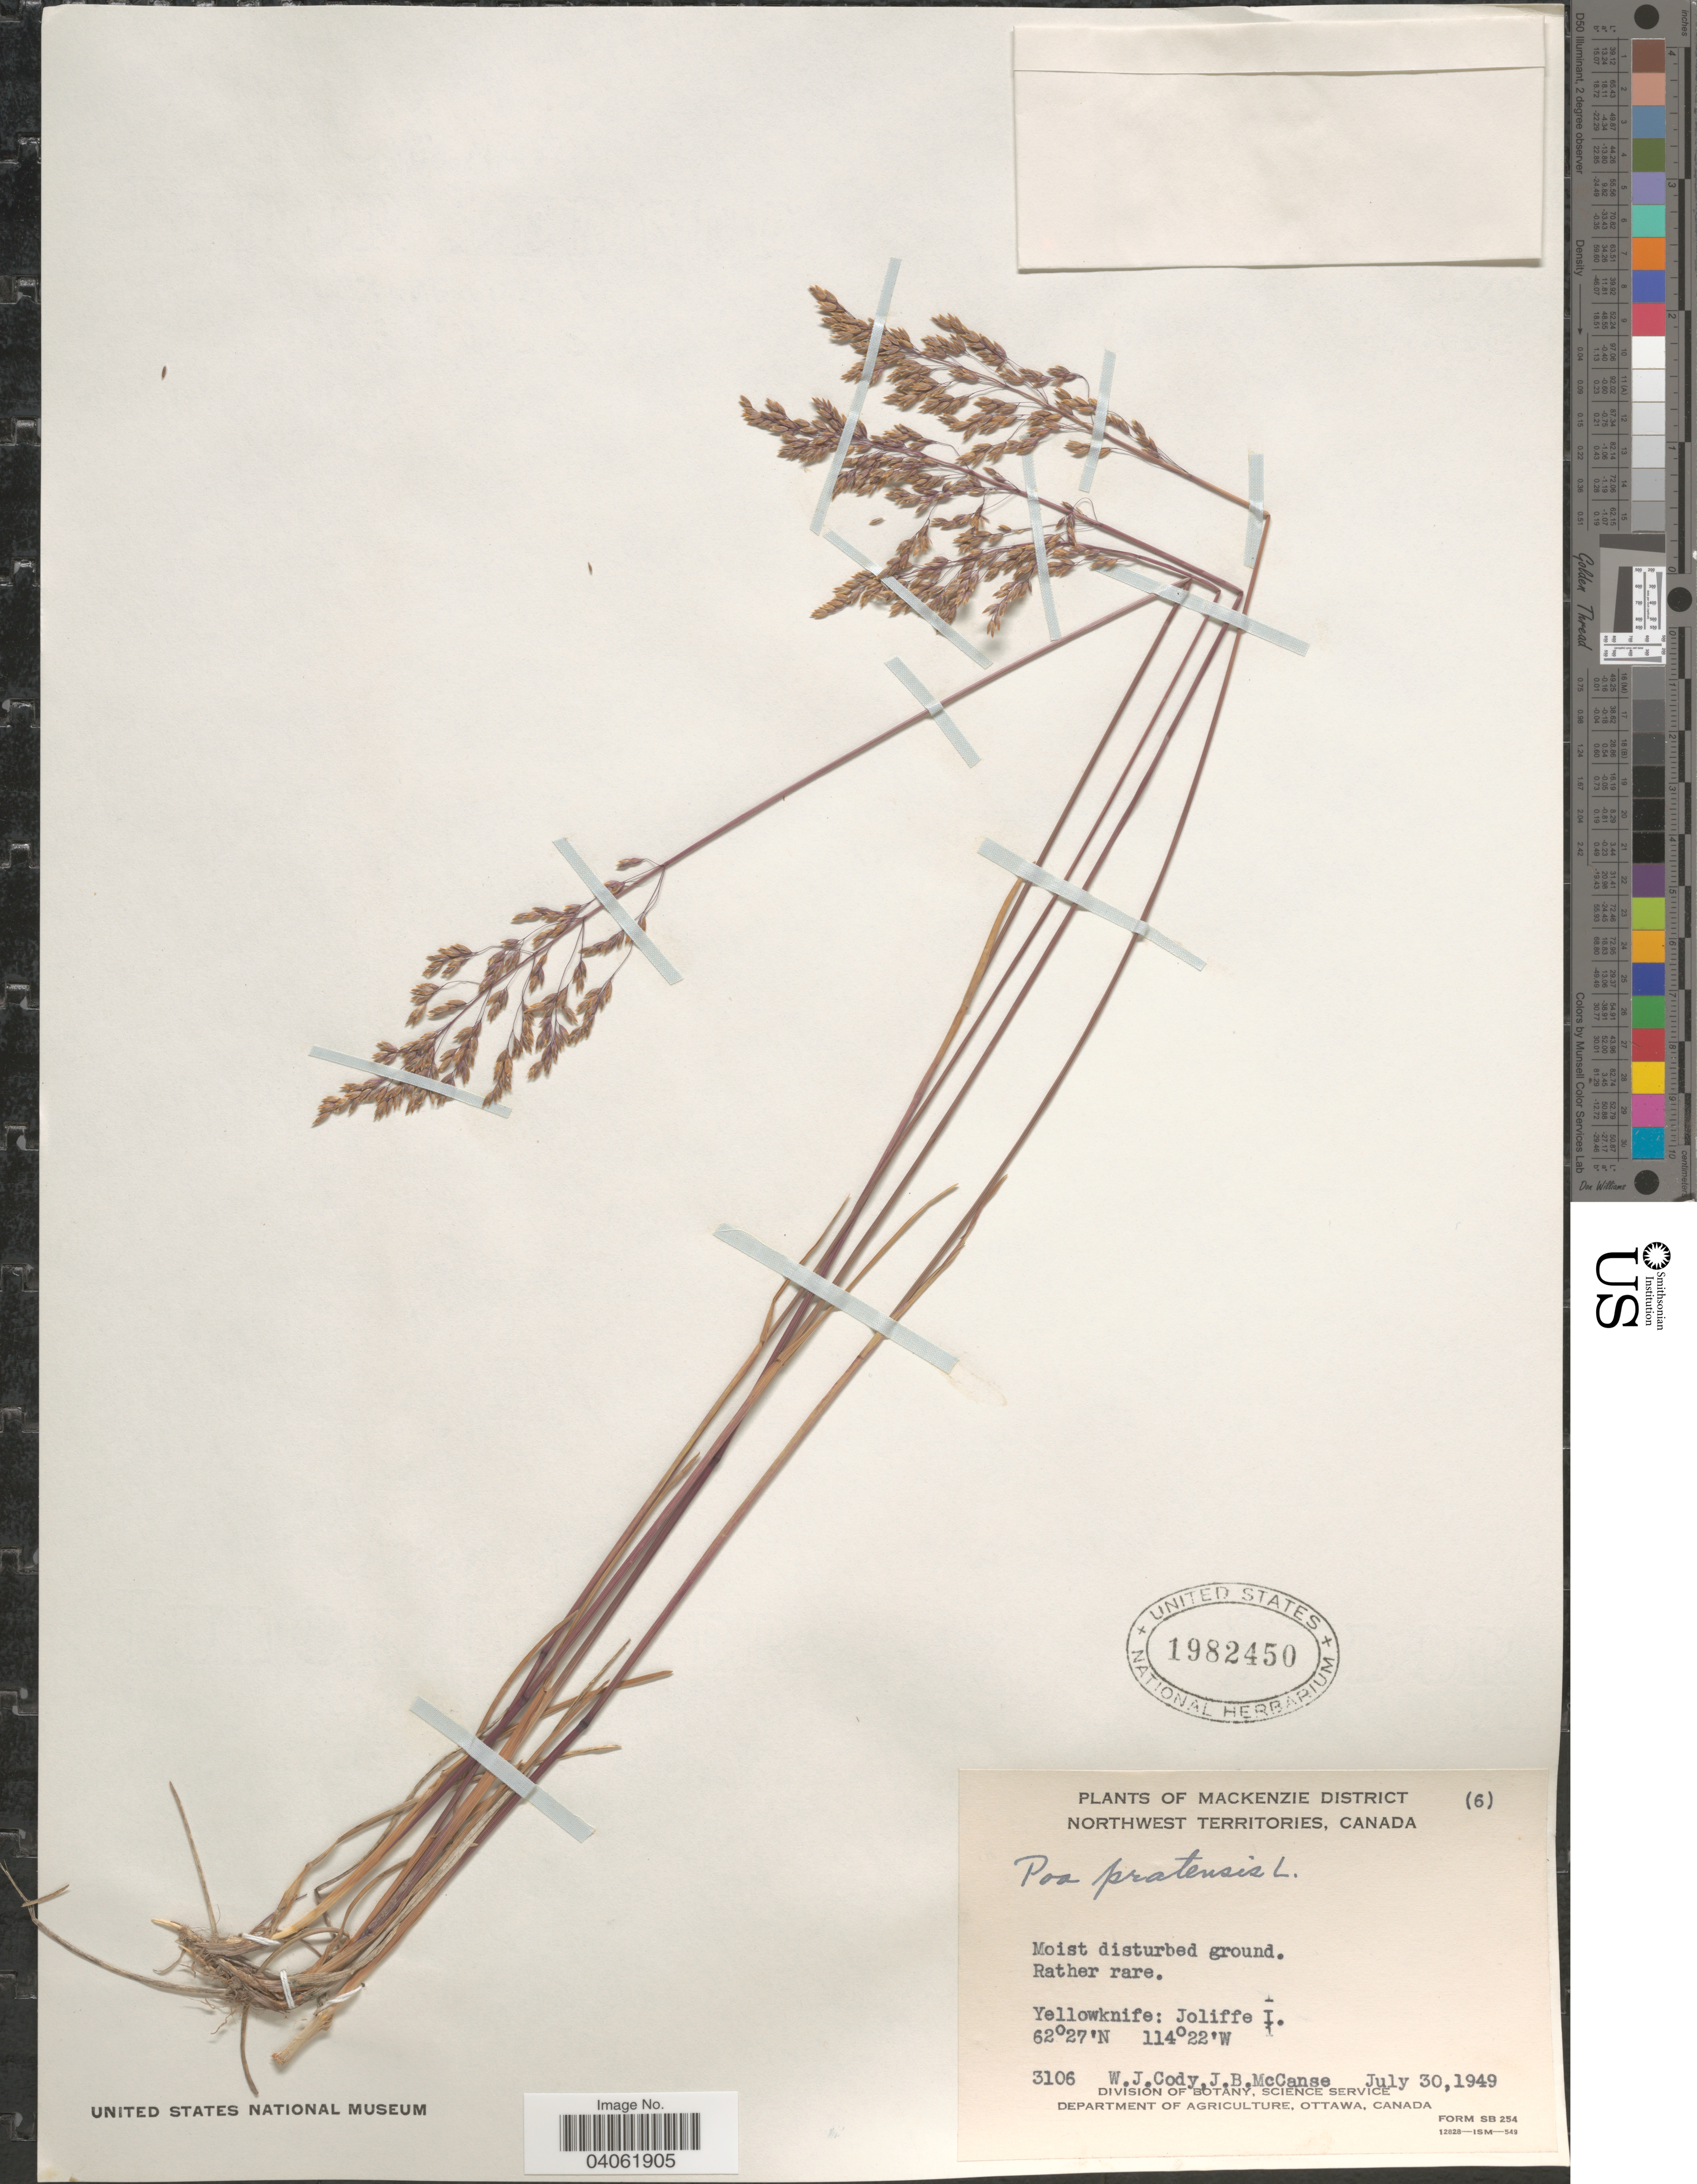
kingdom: Plantae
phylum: Tracheophyta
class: Liliopsida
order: Poales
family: Poaceae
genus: Poa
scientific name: Poa pratensis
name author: L.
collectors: W. Cody & J. McCanse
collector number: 3106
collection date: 1949-07-30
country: Canada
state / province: Northwest Territories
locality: Mackenzie District. Yellowknife: Joliffe I.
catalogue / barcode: US 1982450